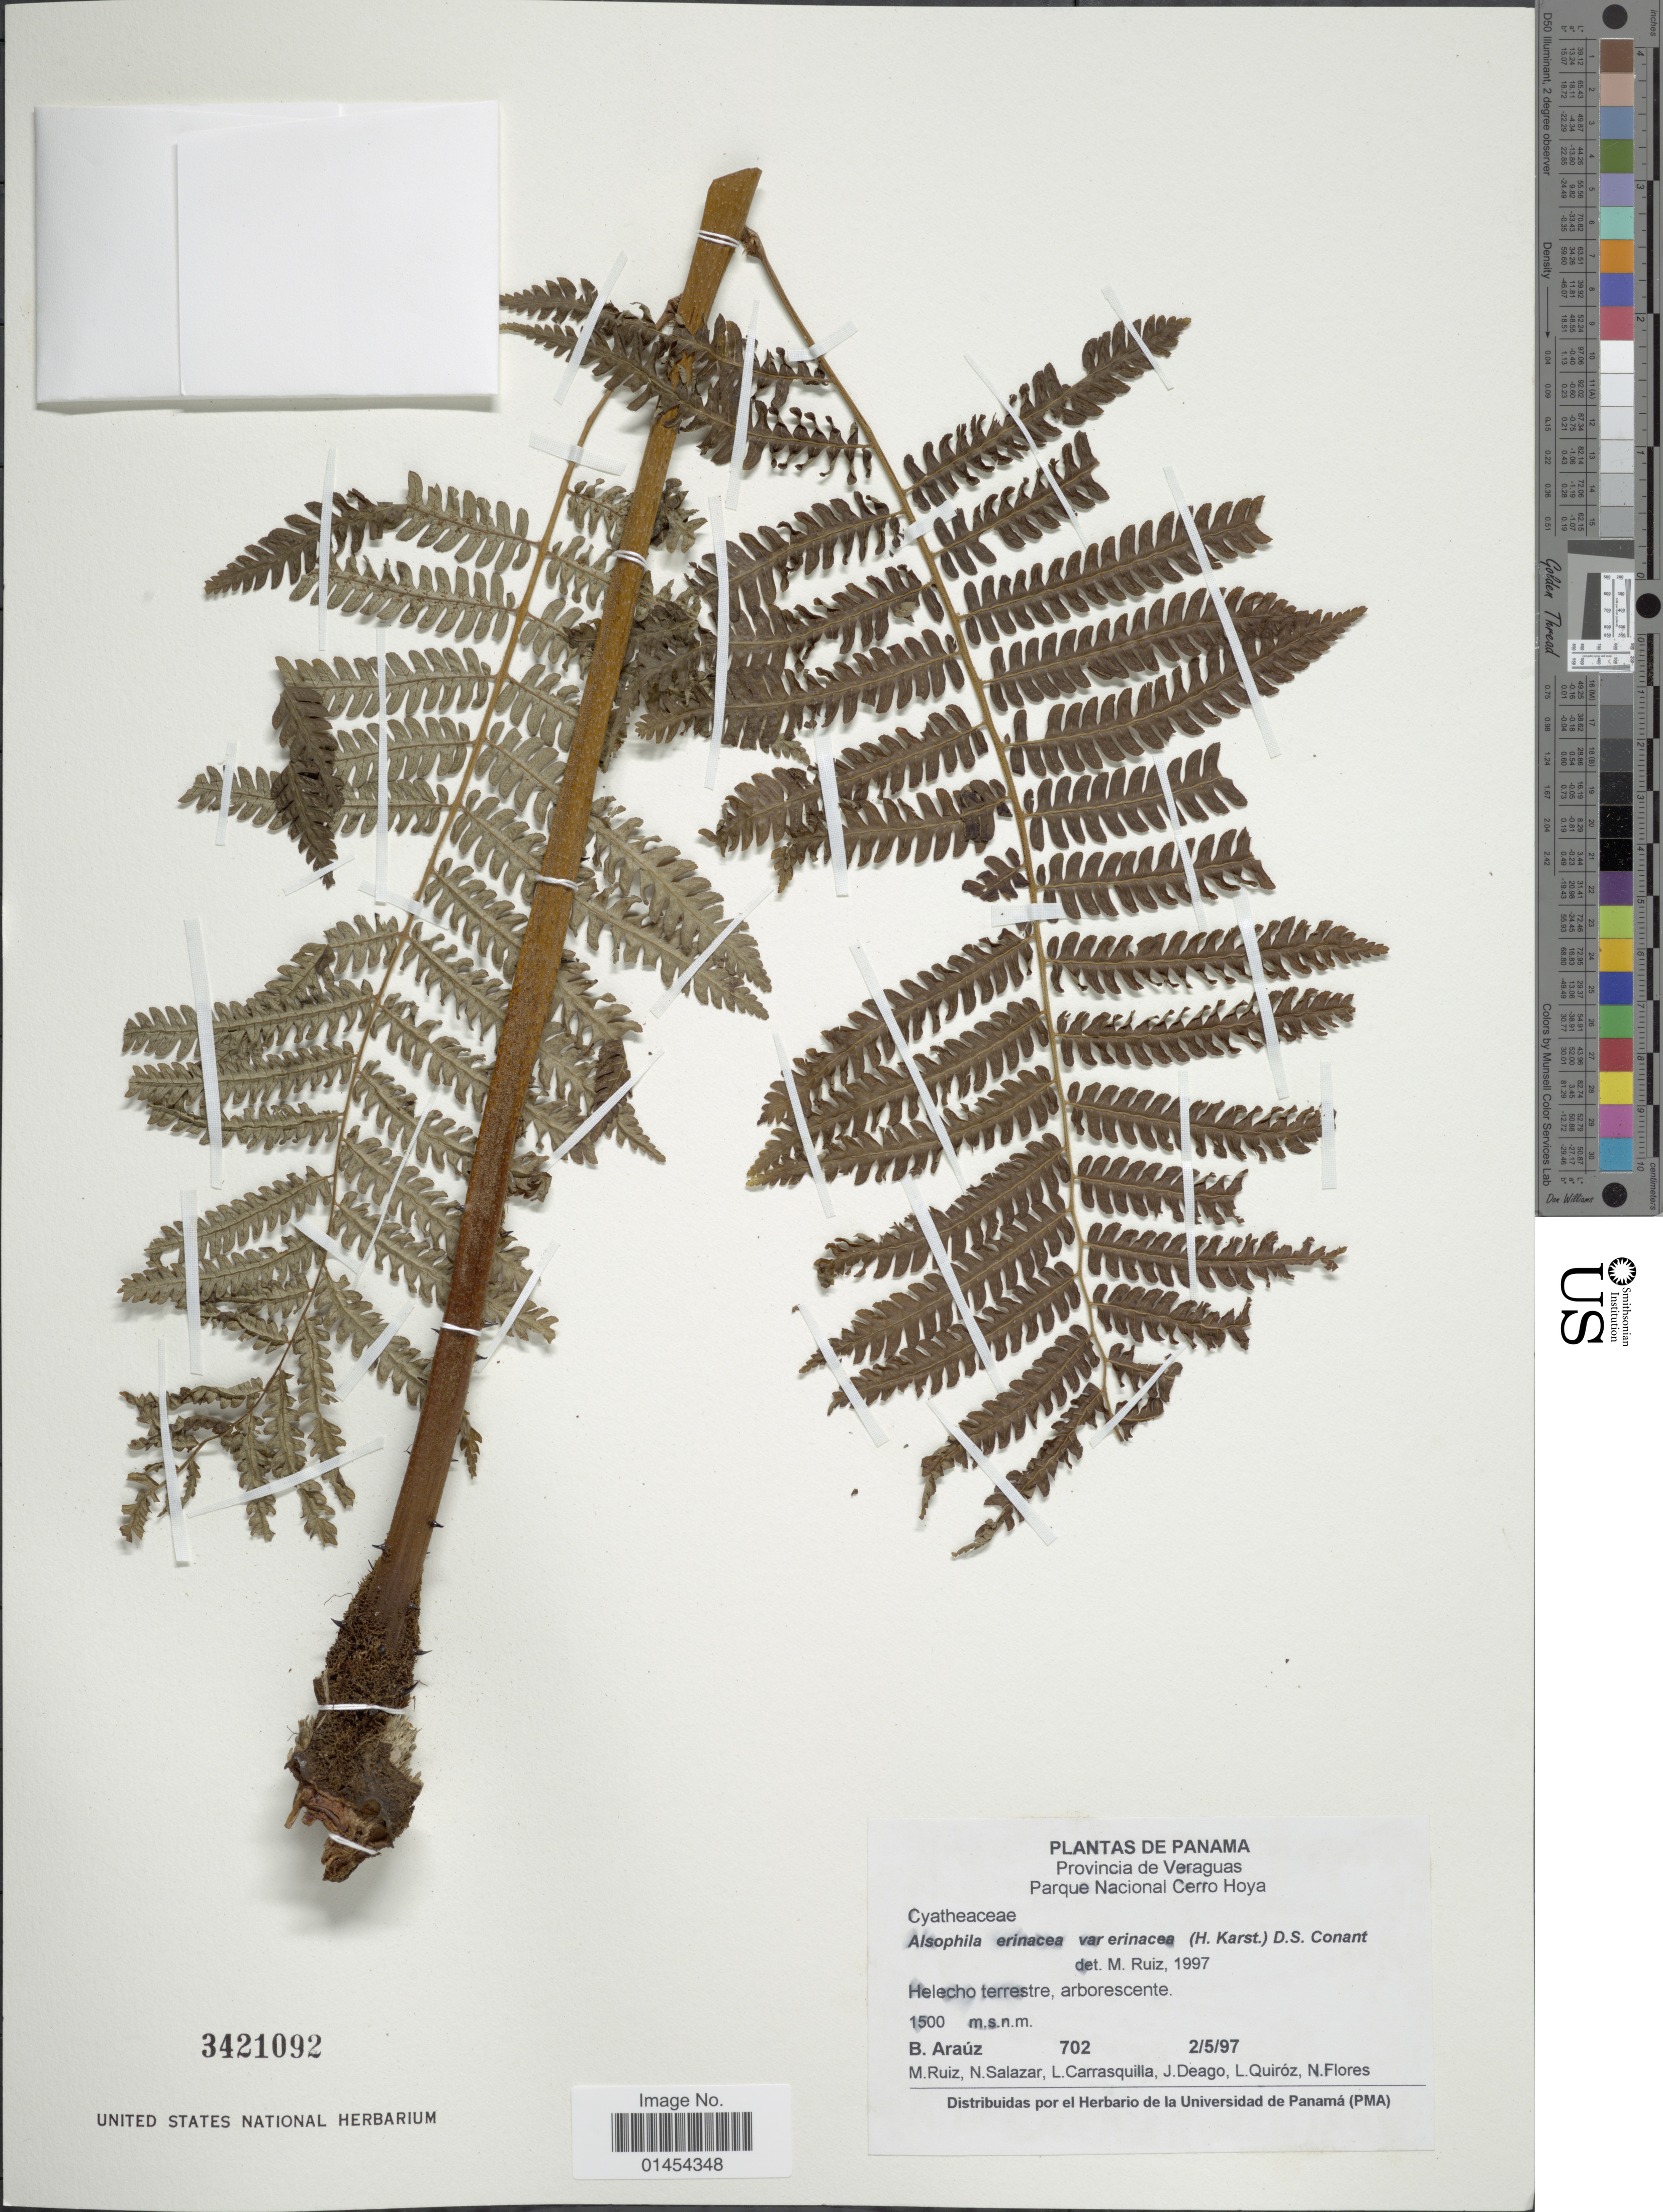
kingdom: Plantae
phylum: Tracheophyta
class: Polypodiopsida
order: Cyatheales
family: Cyatheaceae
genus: Alsophila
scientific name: Alsophila erinacea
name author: (H. Karst.) D.S. Conant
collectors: B. Araúz, M. Ruiz, N. Salazar, L. Carrasquilla & et al.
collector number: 702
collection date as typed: Transcribed d/m/y: 2/5/97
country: Panama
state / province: Veraguas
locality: Parque Nacional Cerro Hoya.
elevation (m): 1500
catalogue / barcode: US 3421092